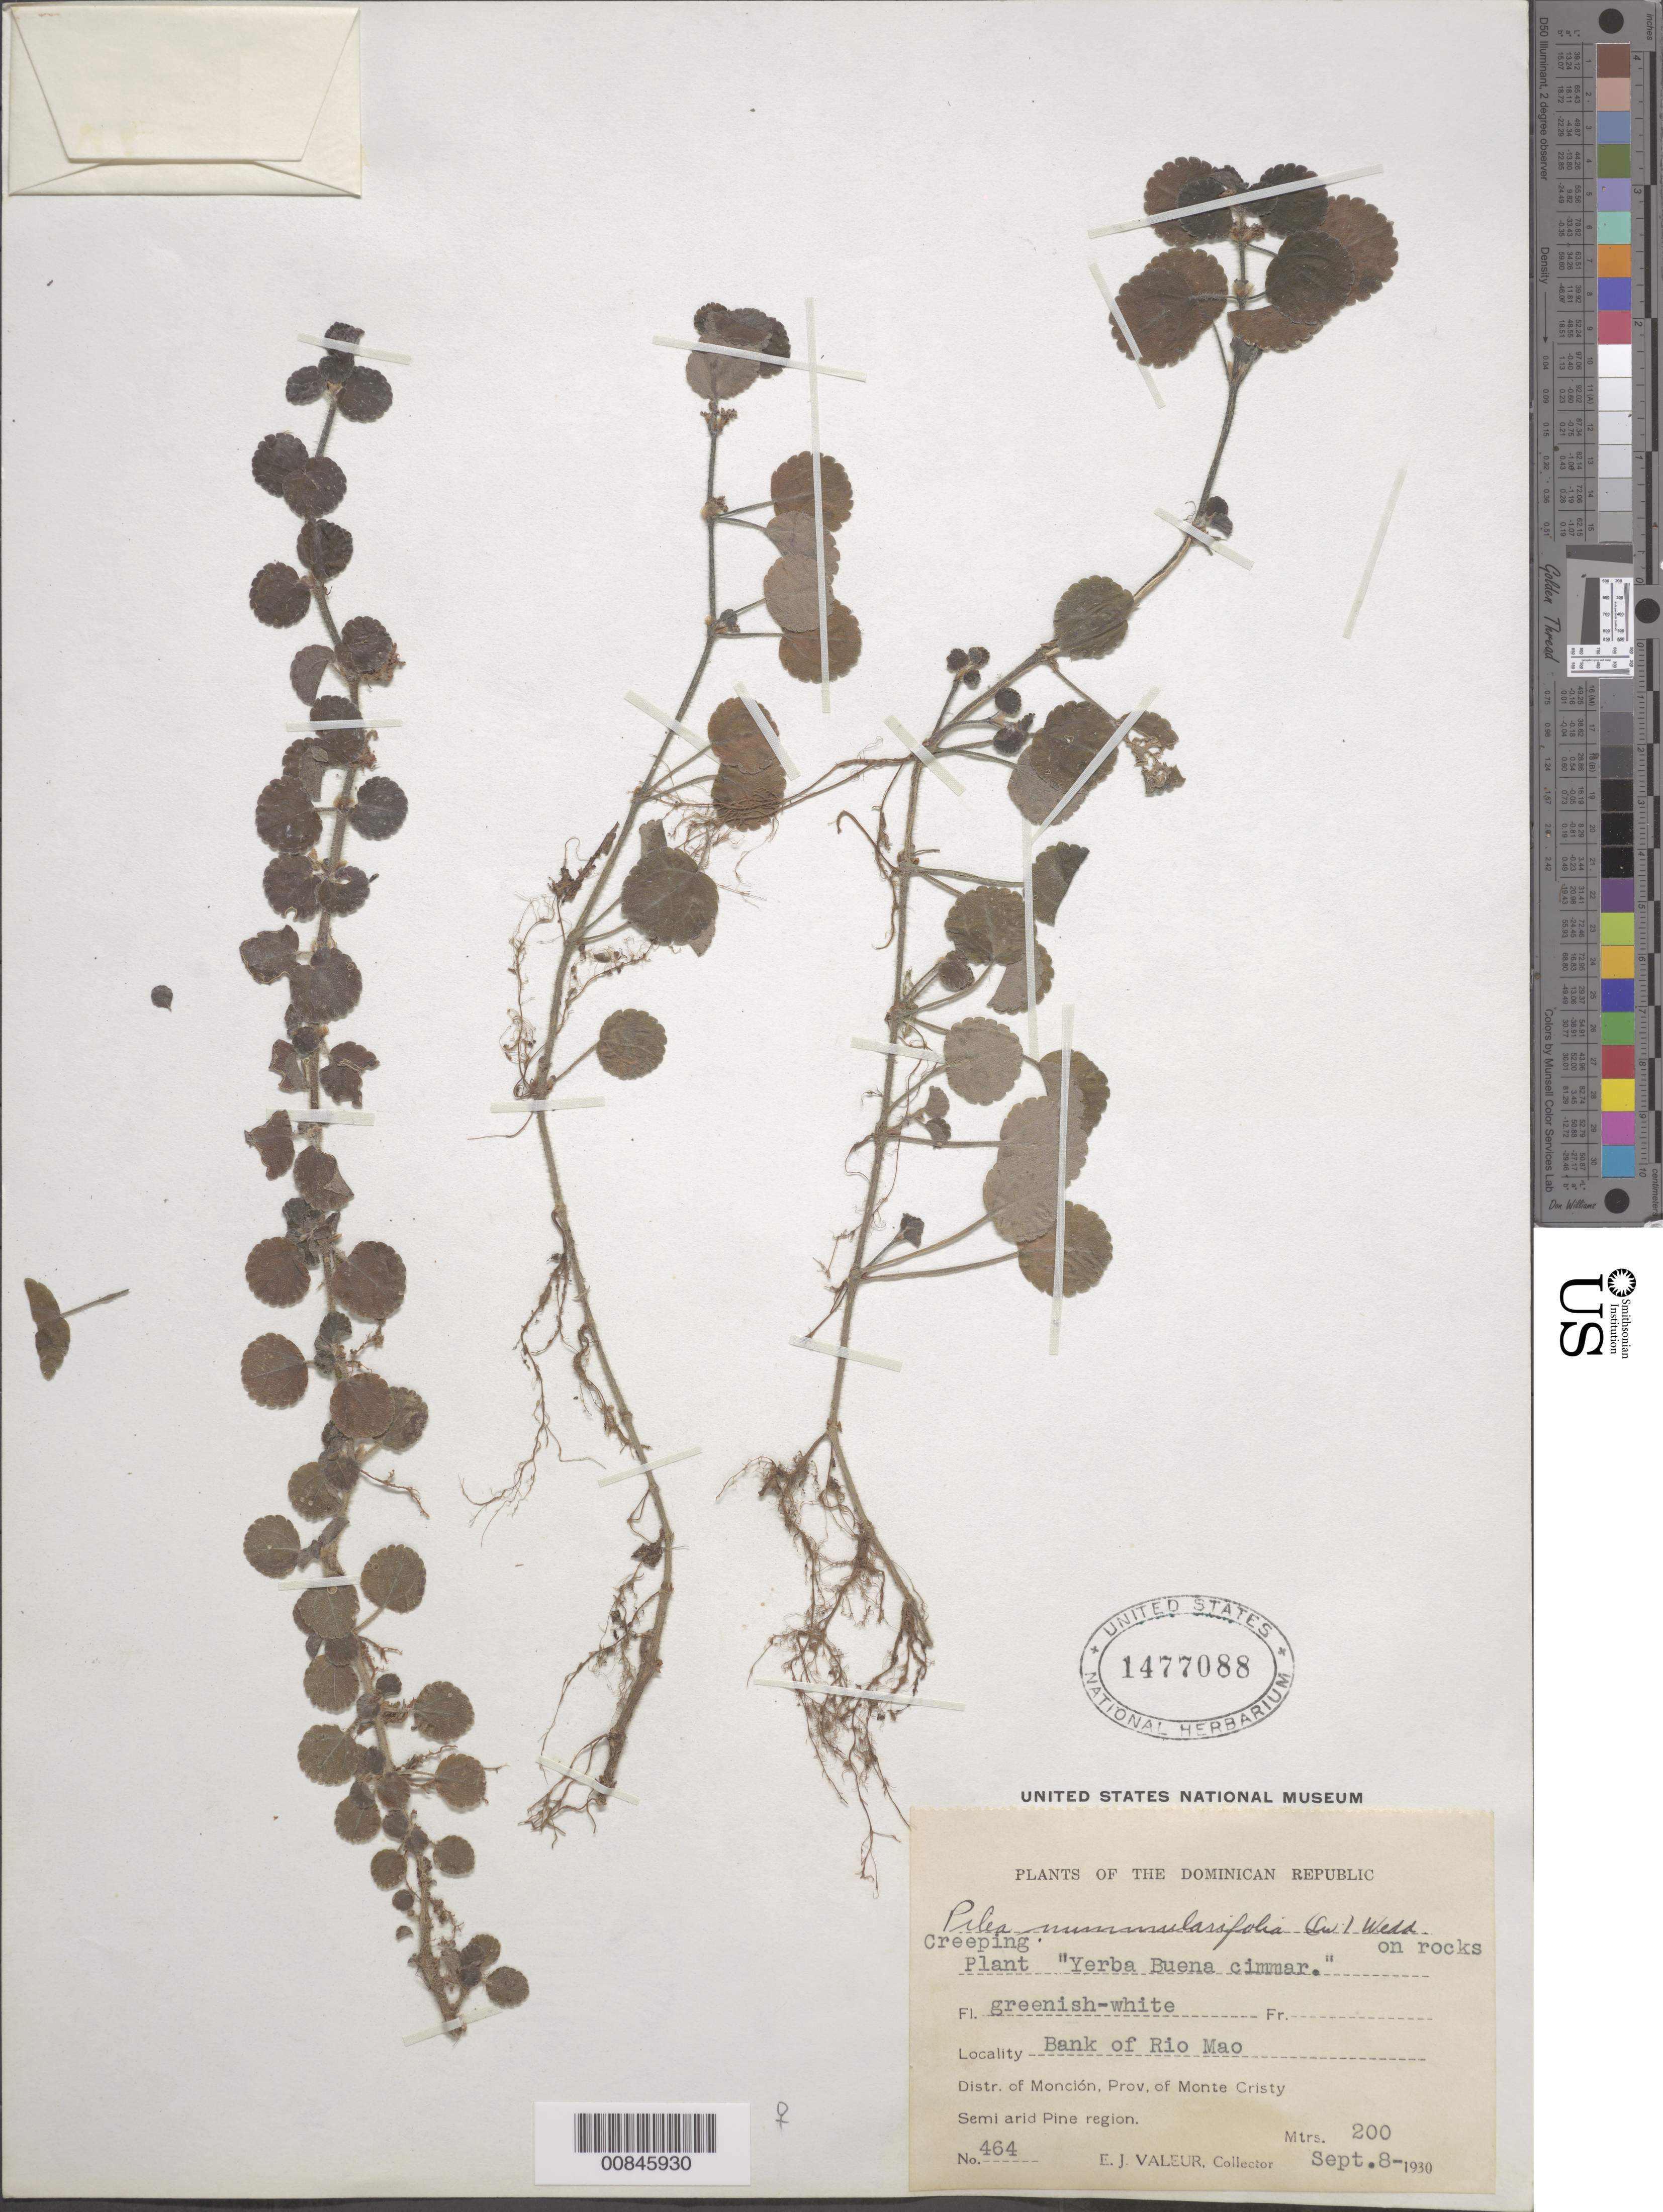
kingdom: Plantae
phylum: Tracheophyta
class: Magnoliopsida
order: Rosales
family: Urticaceae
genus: Pilea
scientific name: Pilea nummularifolia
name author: (Sw.) Wedd.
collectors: E. Valeur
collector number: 464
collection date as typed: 08 Sep 1930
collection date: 1930-09-08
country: Dominican Republic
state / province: Monte Cristi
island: Hispaniola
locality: Bank of Río Mao. Distr. of Monción.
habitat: River bank. On rocks.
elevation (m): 200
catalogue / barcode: US 1477088